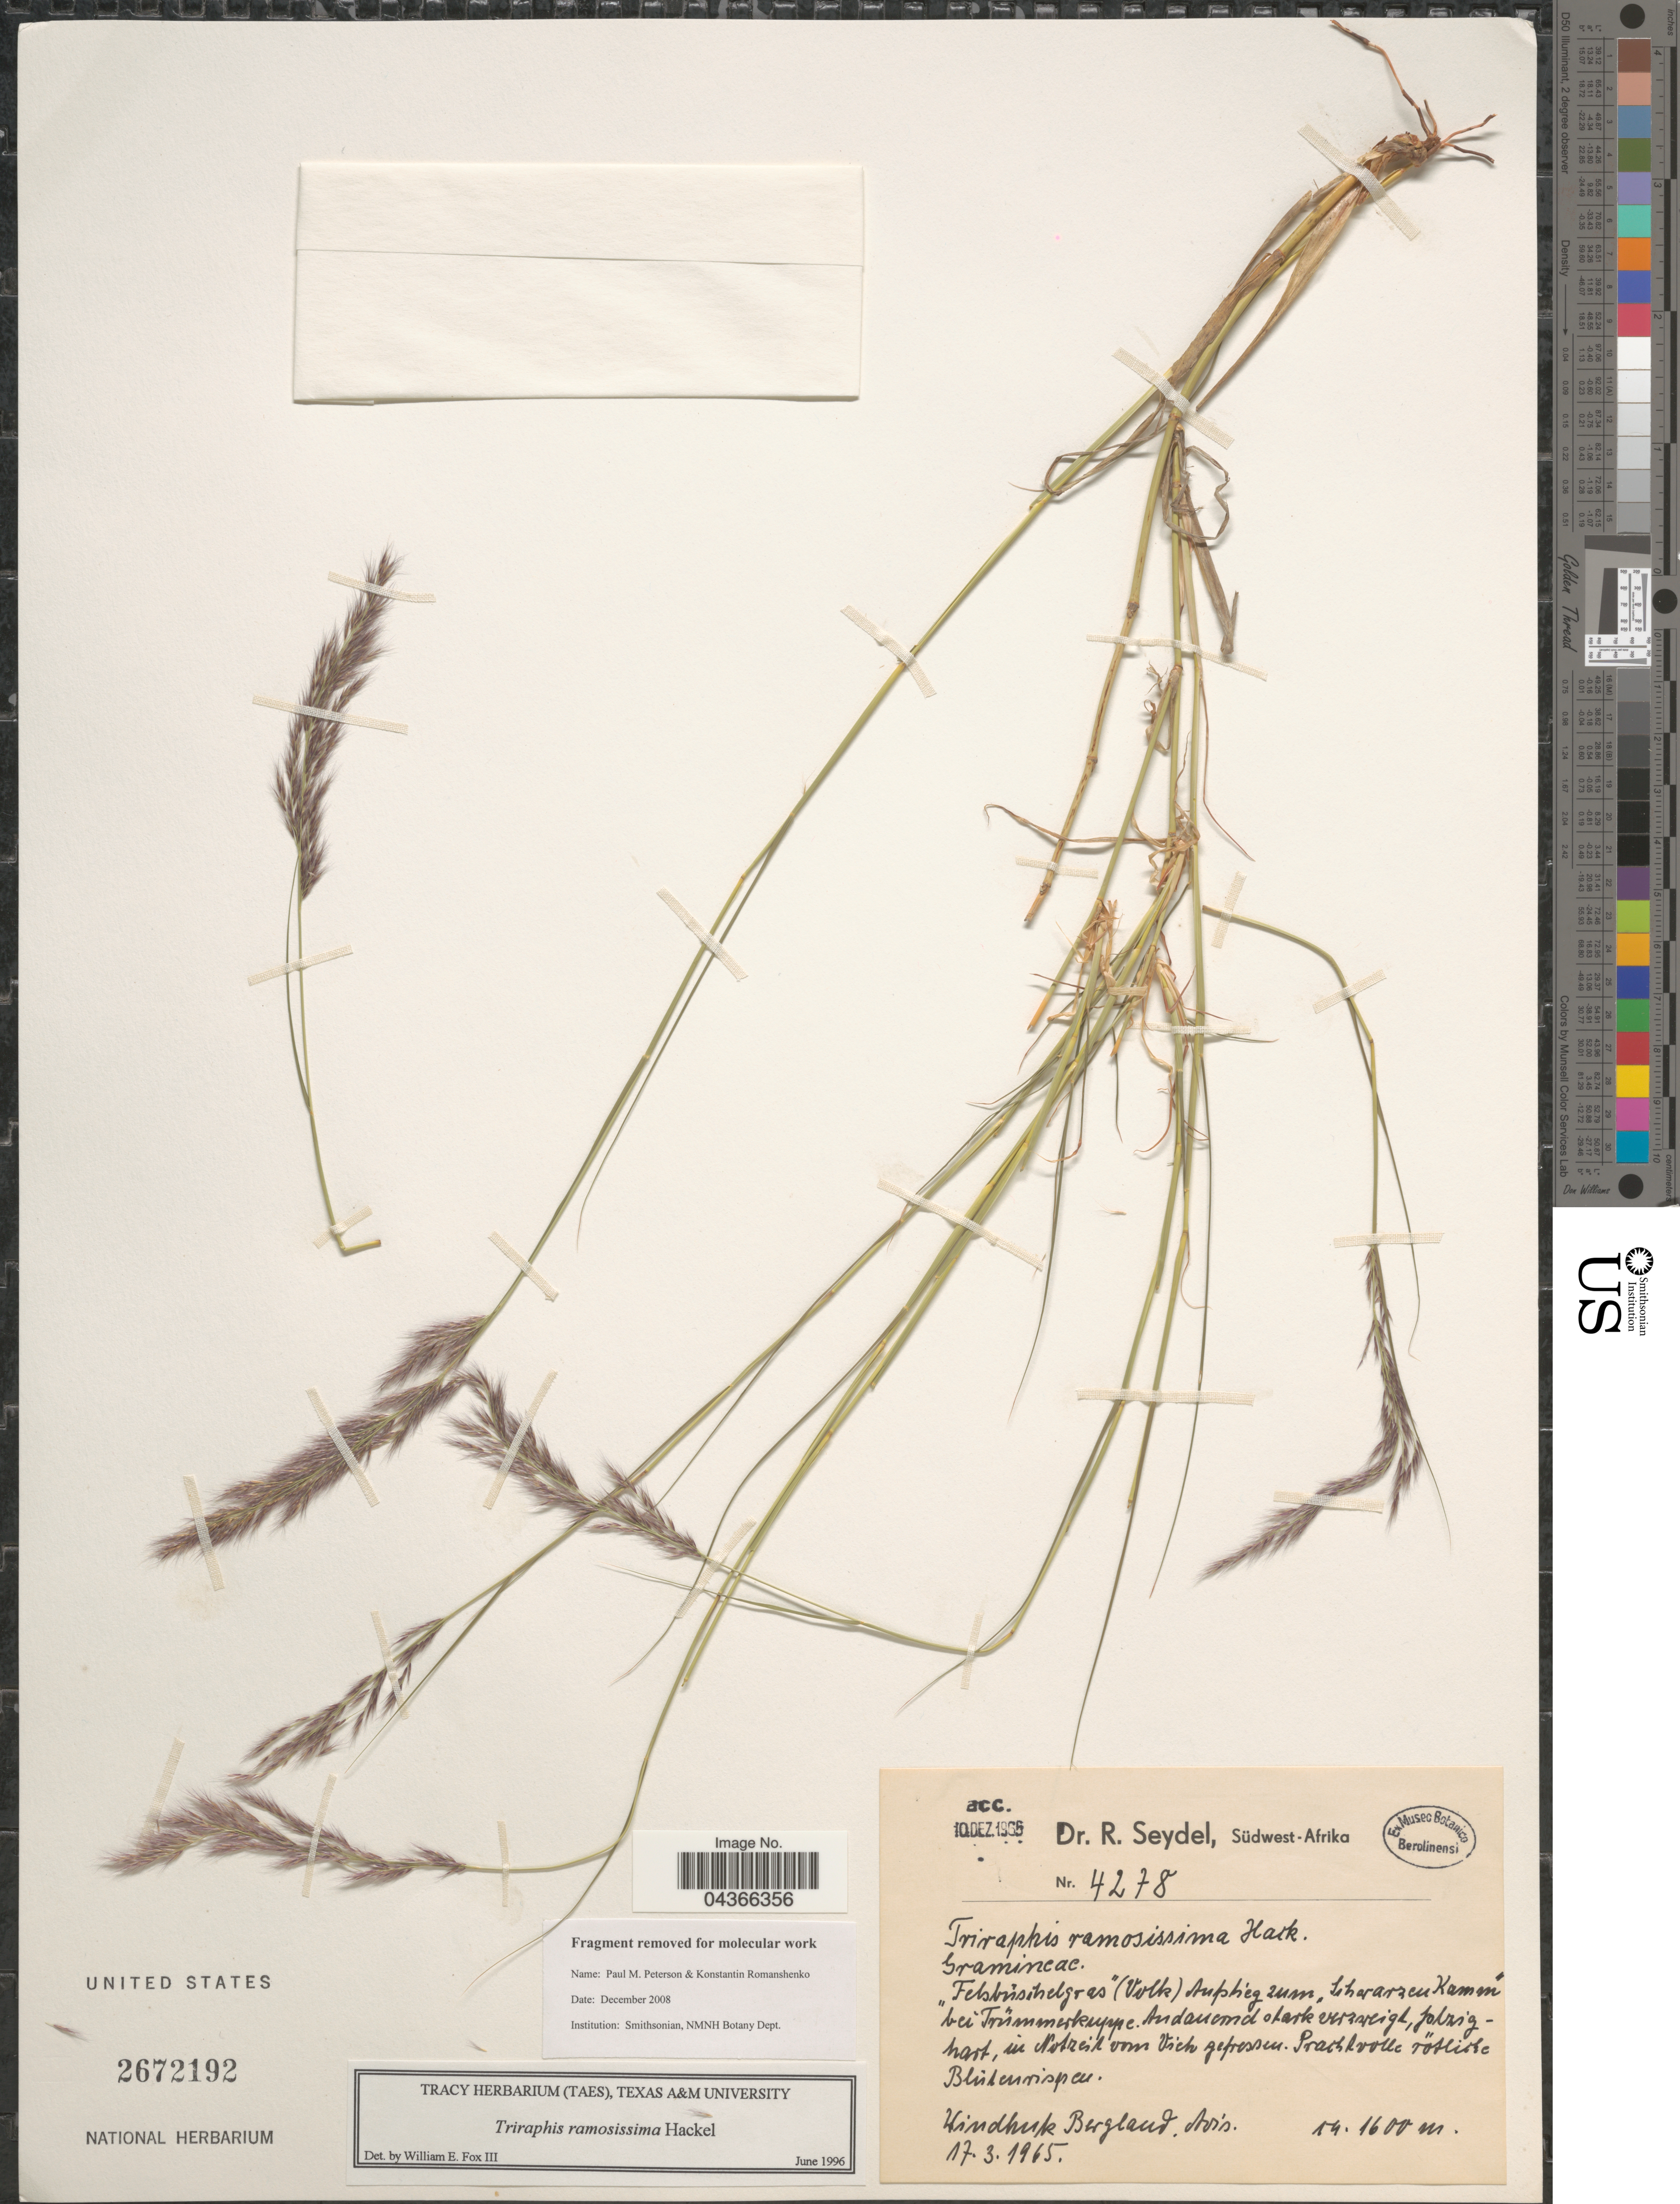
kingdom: Plantae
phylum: Tracheophyta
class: Liliopsida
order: Poales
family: Poaceae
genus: Triraphis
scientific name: Triraphis ramosissima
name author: Hack.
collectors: R. Seydel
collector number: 4278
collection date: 1965-03-17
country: Namibia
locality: Südwest-Afrika. Windhuk Bergland, Avis.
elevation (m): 1600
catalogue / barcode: US 2672192